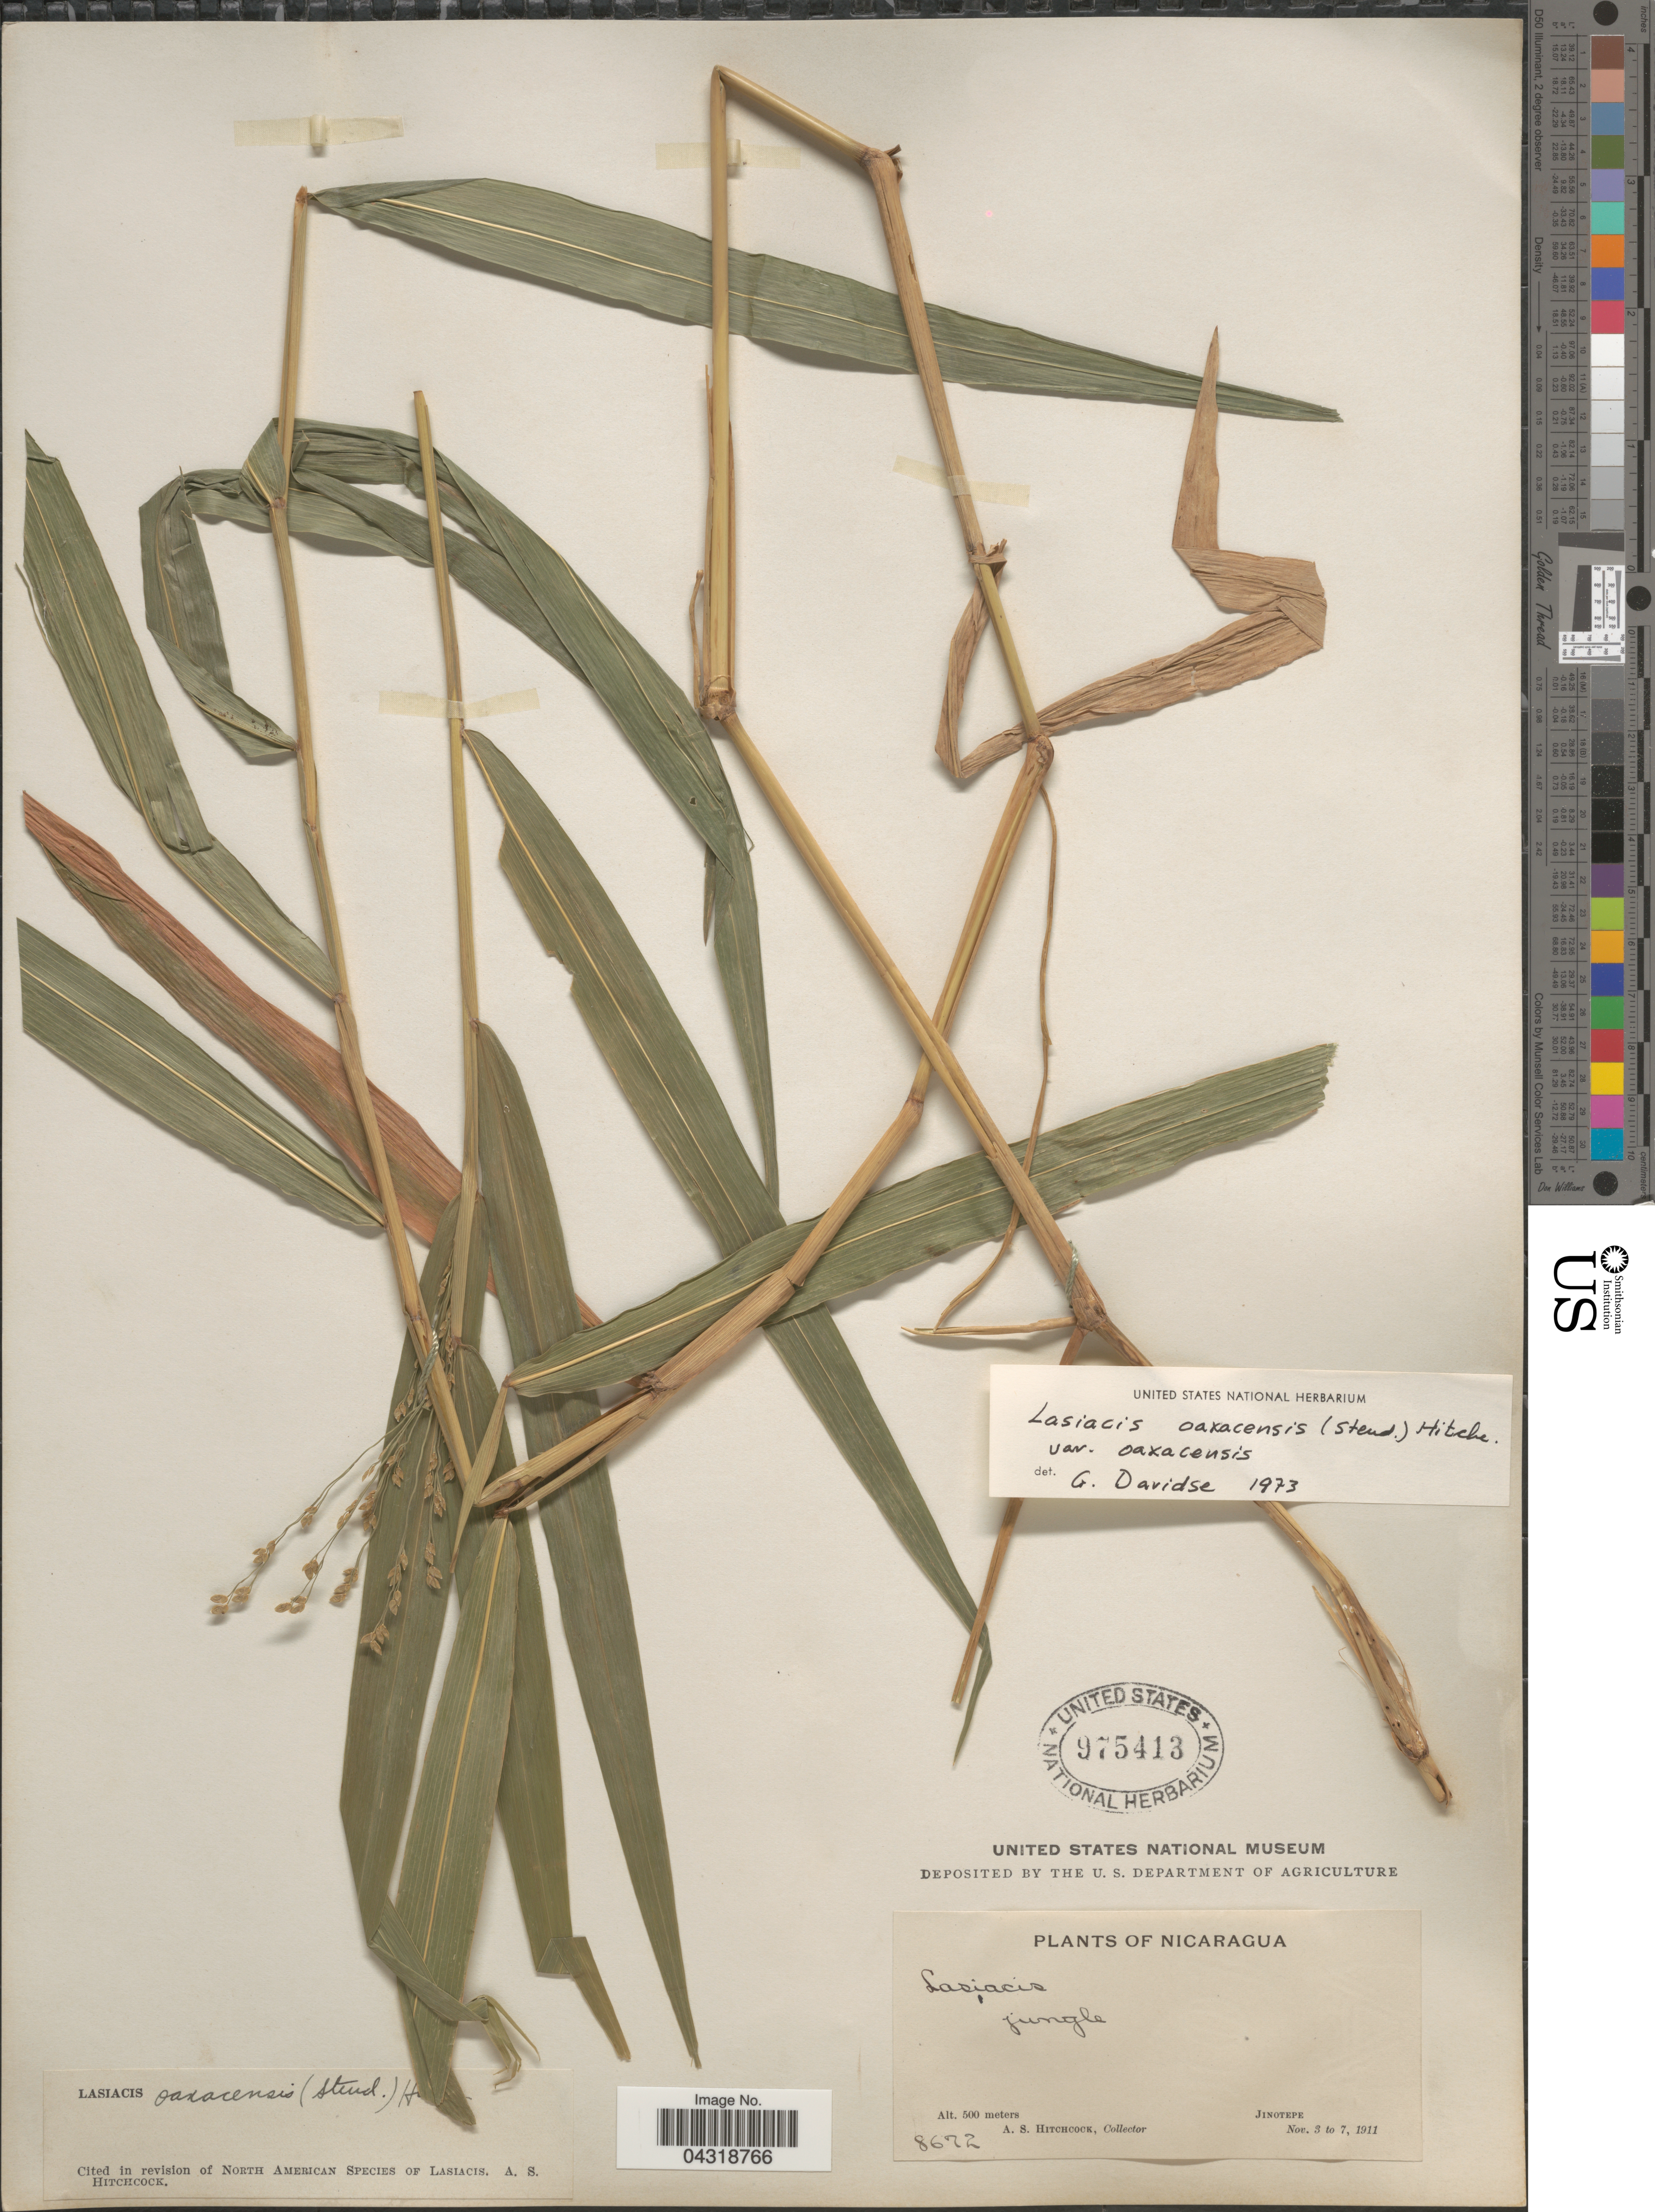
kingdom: Plantae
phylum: Tracheophyta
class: Liliopsida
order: Poales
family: Poaceae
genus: Lasiacis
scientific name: Lasiacis oaxacensis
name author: (Steud.) Hitchc.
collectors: A. S. Hitchcock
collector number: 8672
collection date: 1911-11-03/1911-11-07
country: Nicaragua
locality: Jinotepe.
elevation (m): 500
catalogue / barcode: US 975413